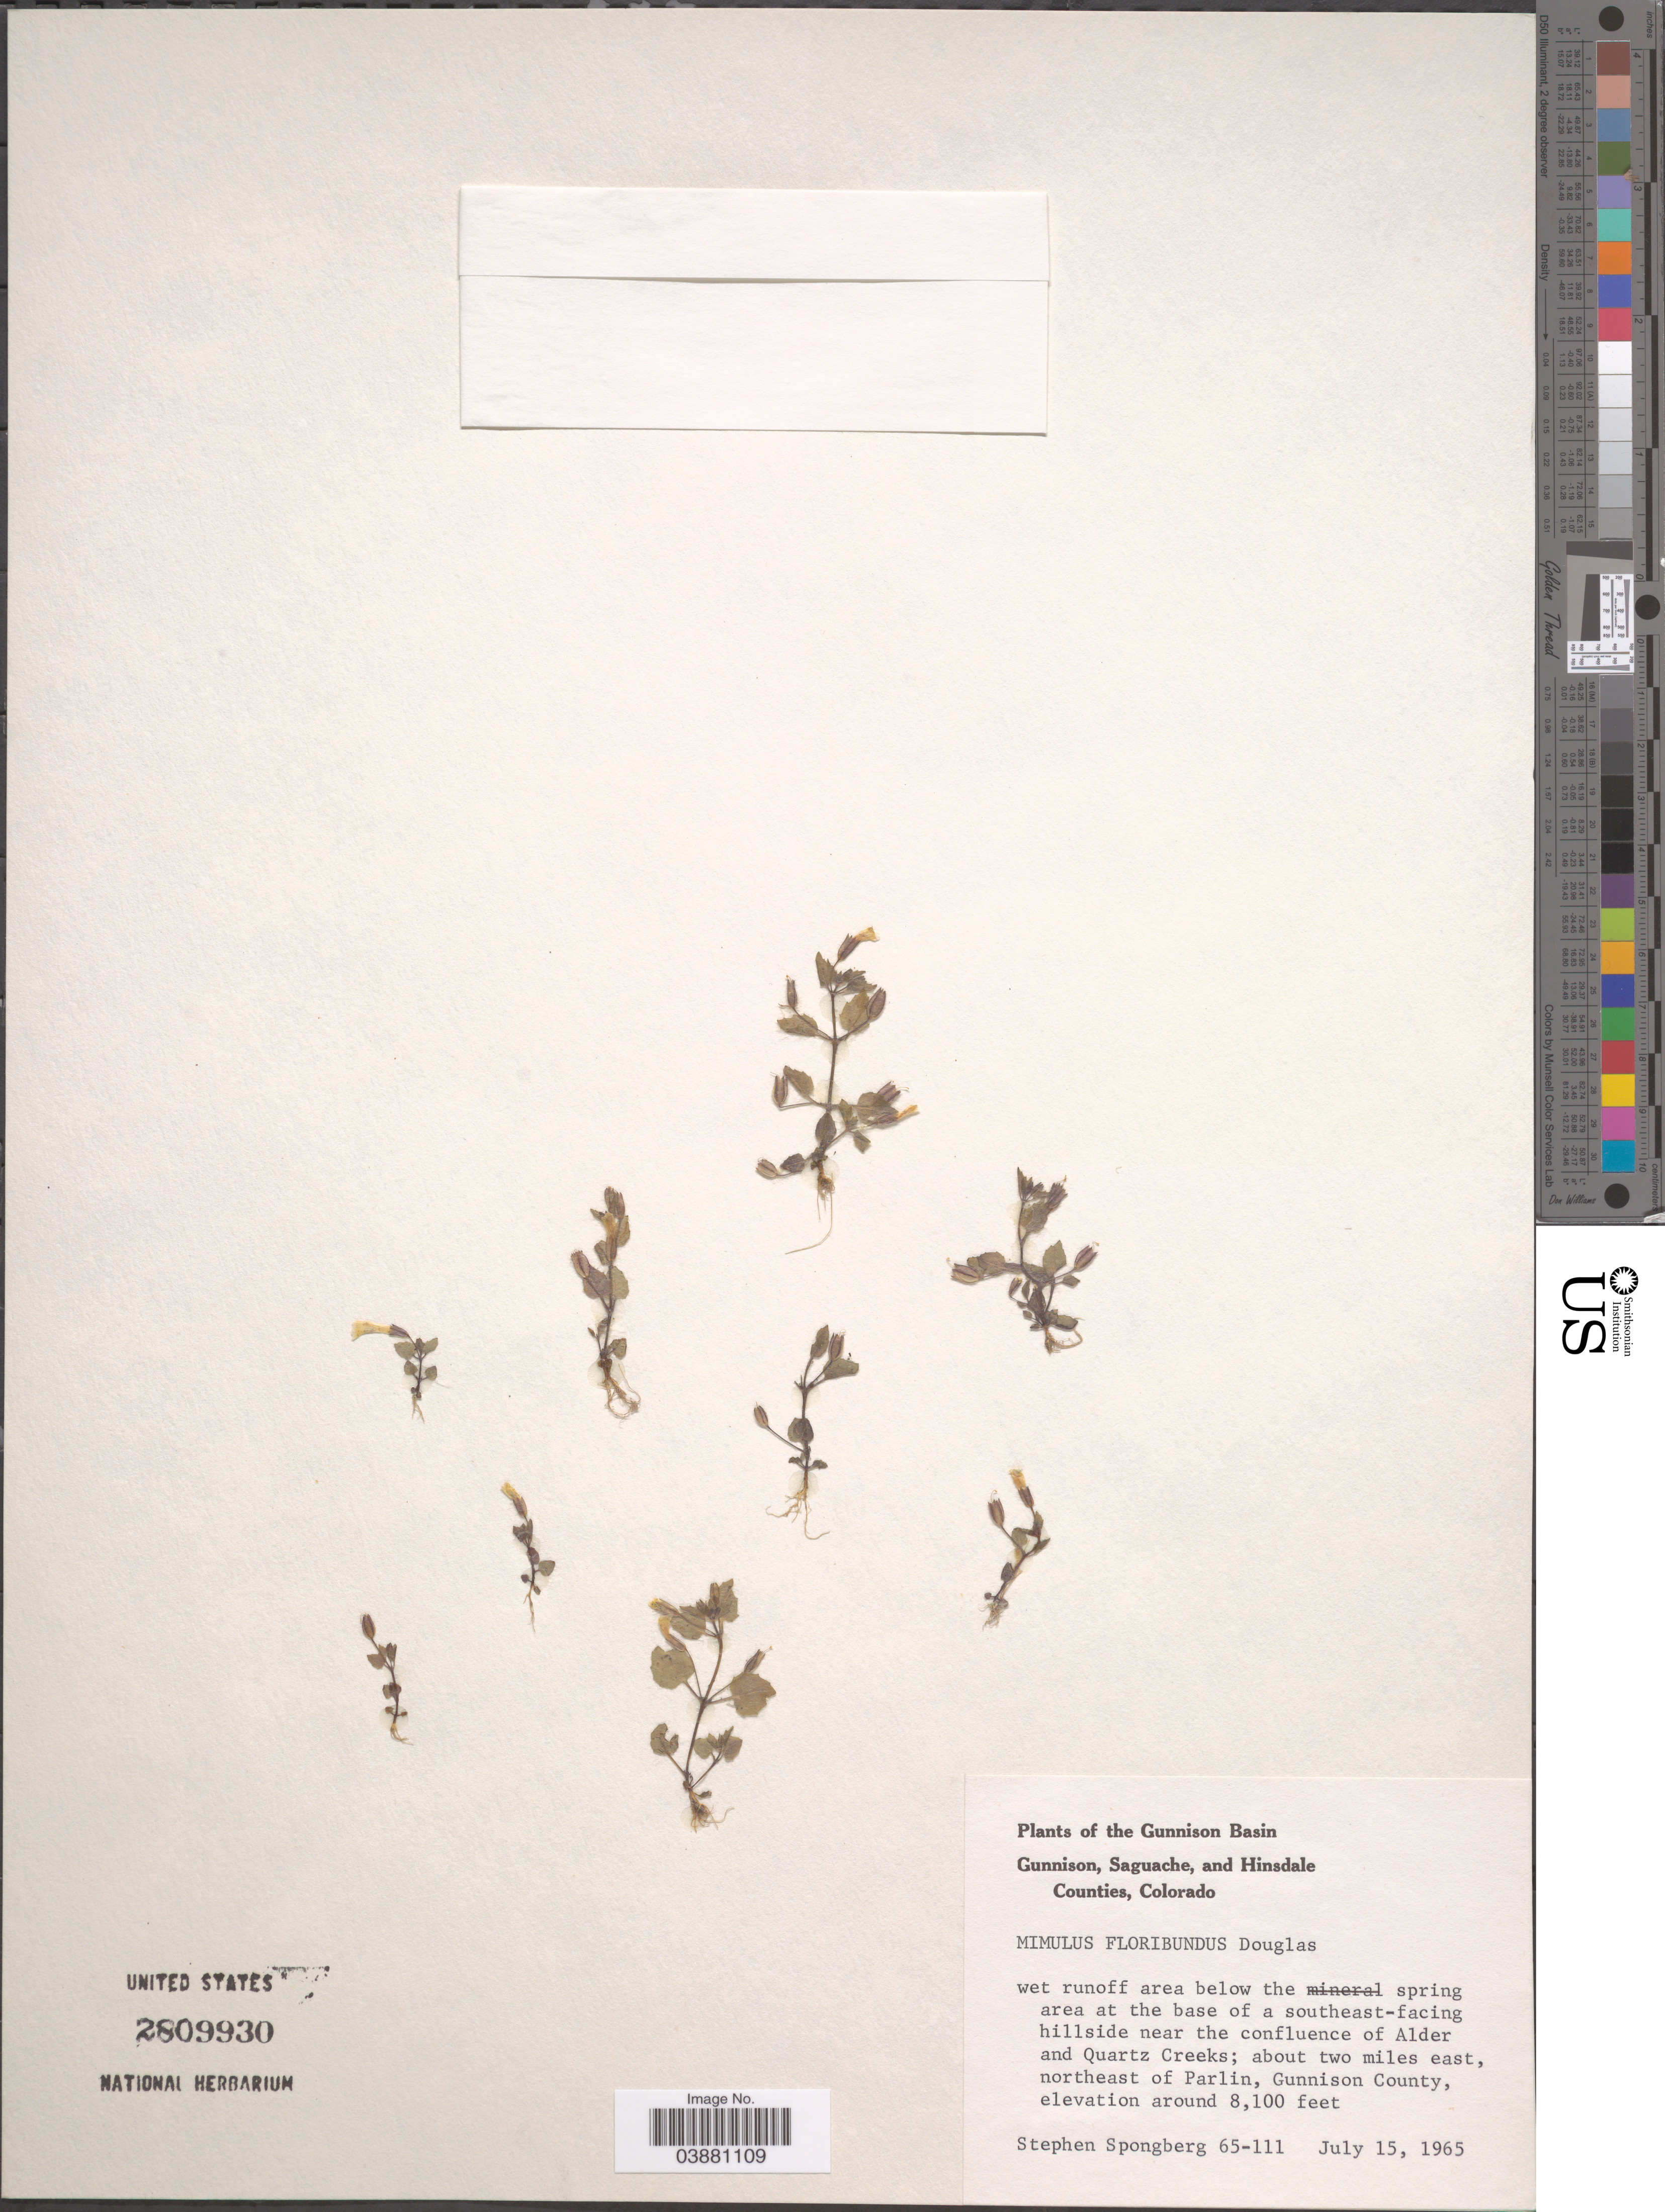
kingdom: Plantae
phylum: Tracheophyta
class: Magnoliopsida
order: Lamiales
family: Phrymaceae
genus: Mimulus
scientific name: Mimulus floribundus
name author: Douglas ex Lindl.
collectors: S. A.Spongberg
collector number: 65-111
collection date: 1965-07-15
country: United States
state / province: Colorado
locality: The Gunnison Basin. Area below the spring area at the base of a southeast-facing hillside near the confluence of Alder and Quartz Creeks; about two miles east, northeast of Parlin, Gunnison County.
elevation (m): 2469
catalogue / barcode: US 2809930